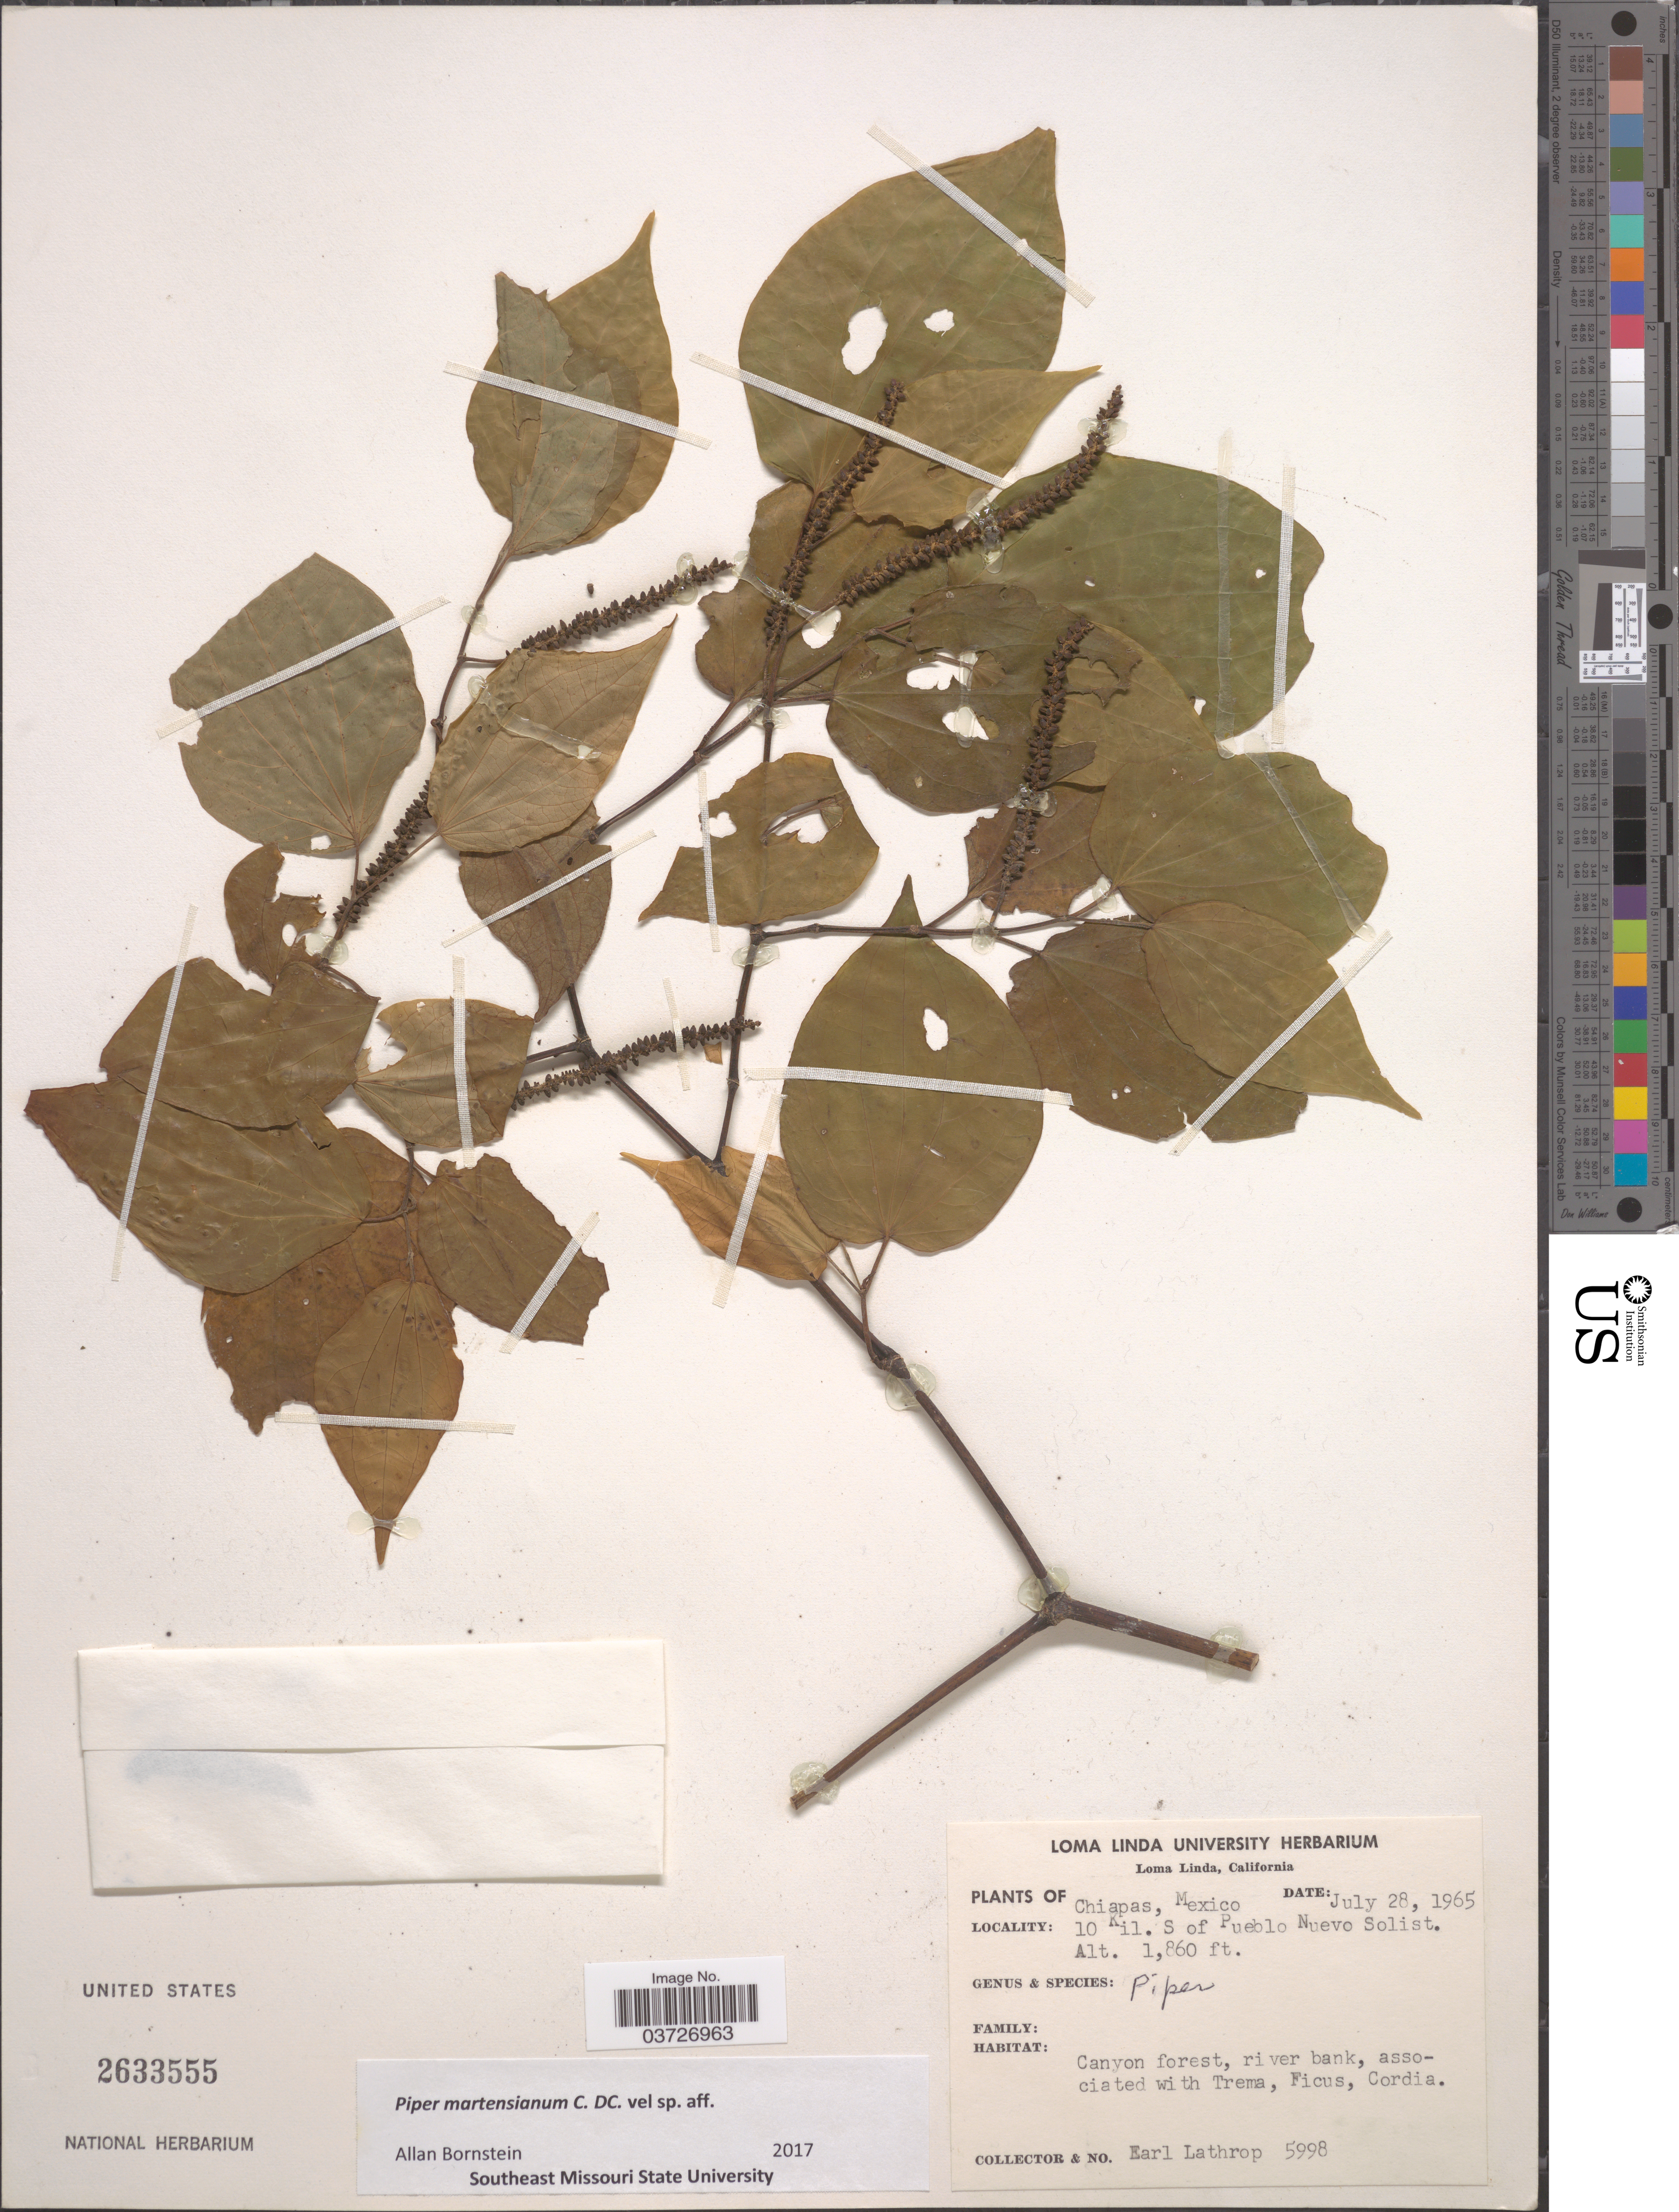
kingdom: Plantae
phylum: Tracheophyta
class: Magnoliopsida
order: Piperales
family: Piperaceae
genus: Piper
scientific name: Piper martensianum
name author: C. DC.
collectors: E. W. Lathrop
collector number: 5998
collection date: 1965-07-28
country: Mexico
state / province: Chiapas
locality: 10 Kil. S of Pueblo Nuevo Solist.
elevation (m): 567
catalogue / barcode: US 2633555